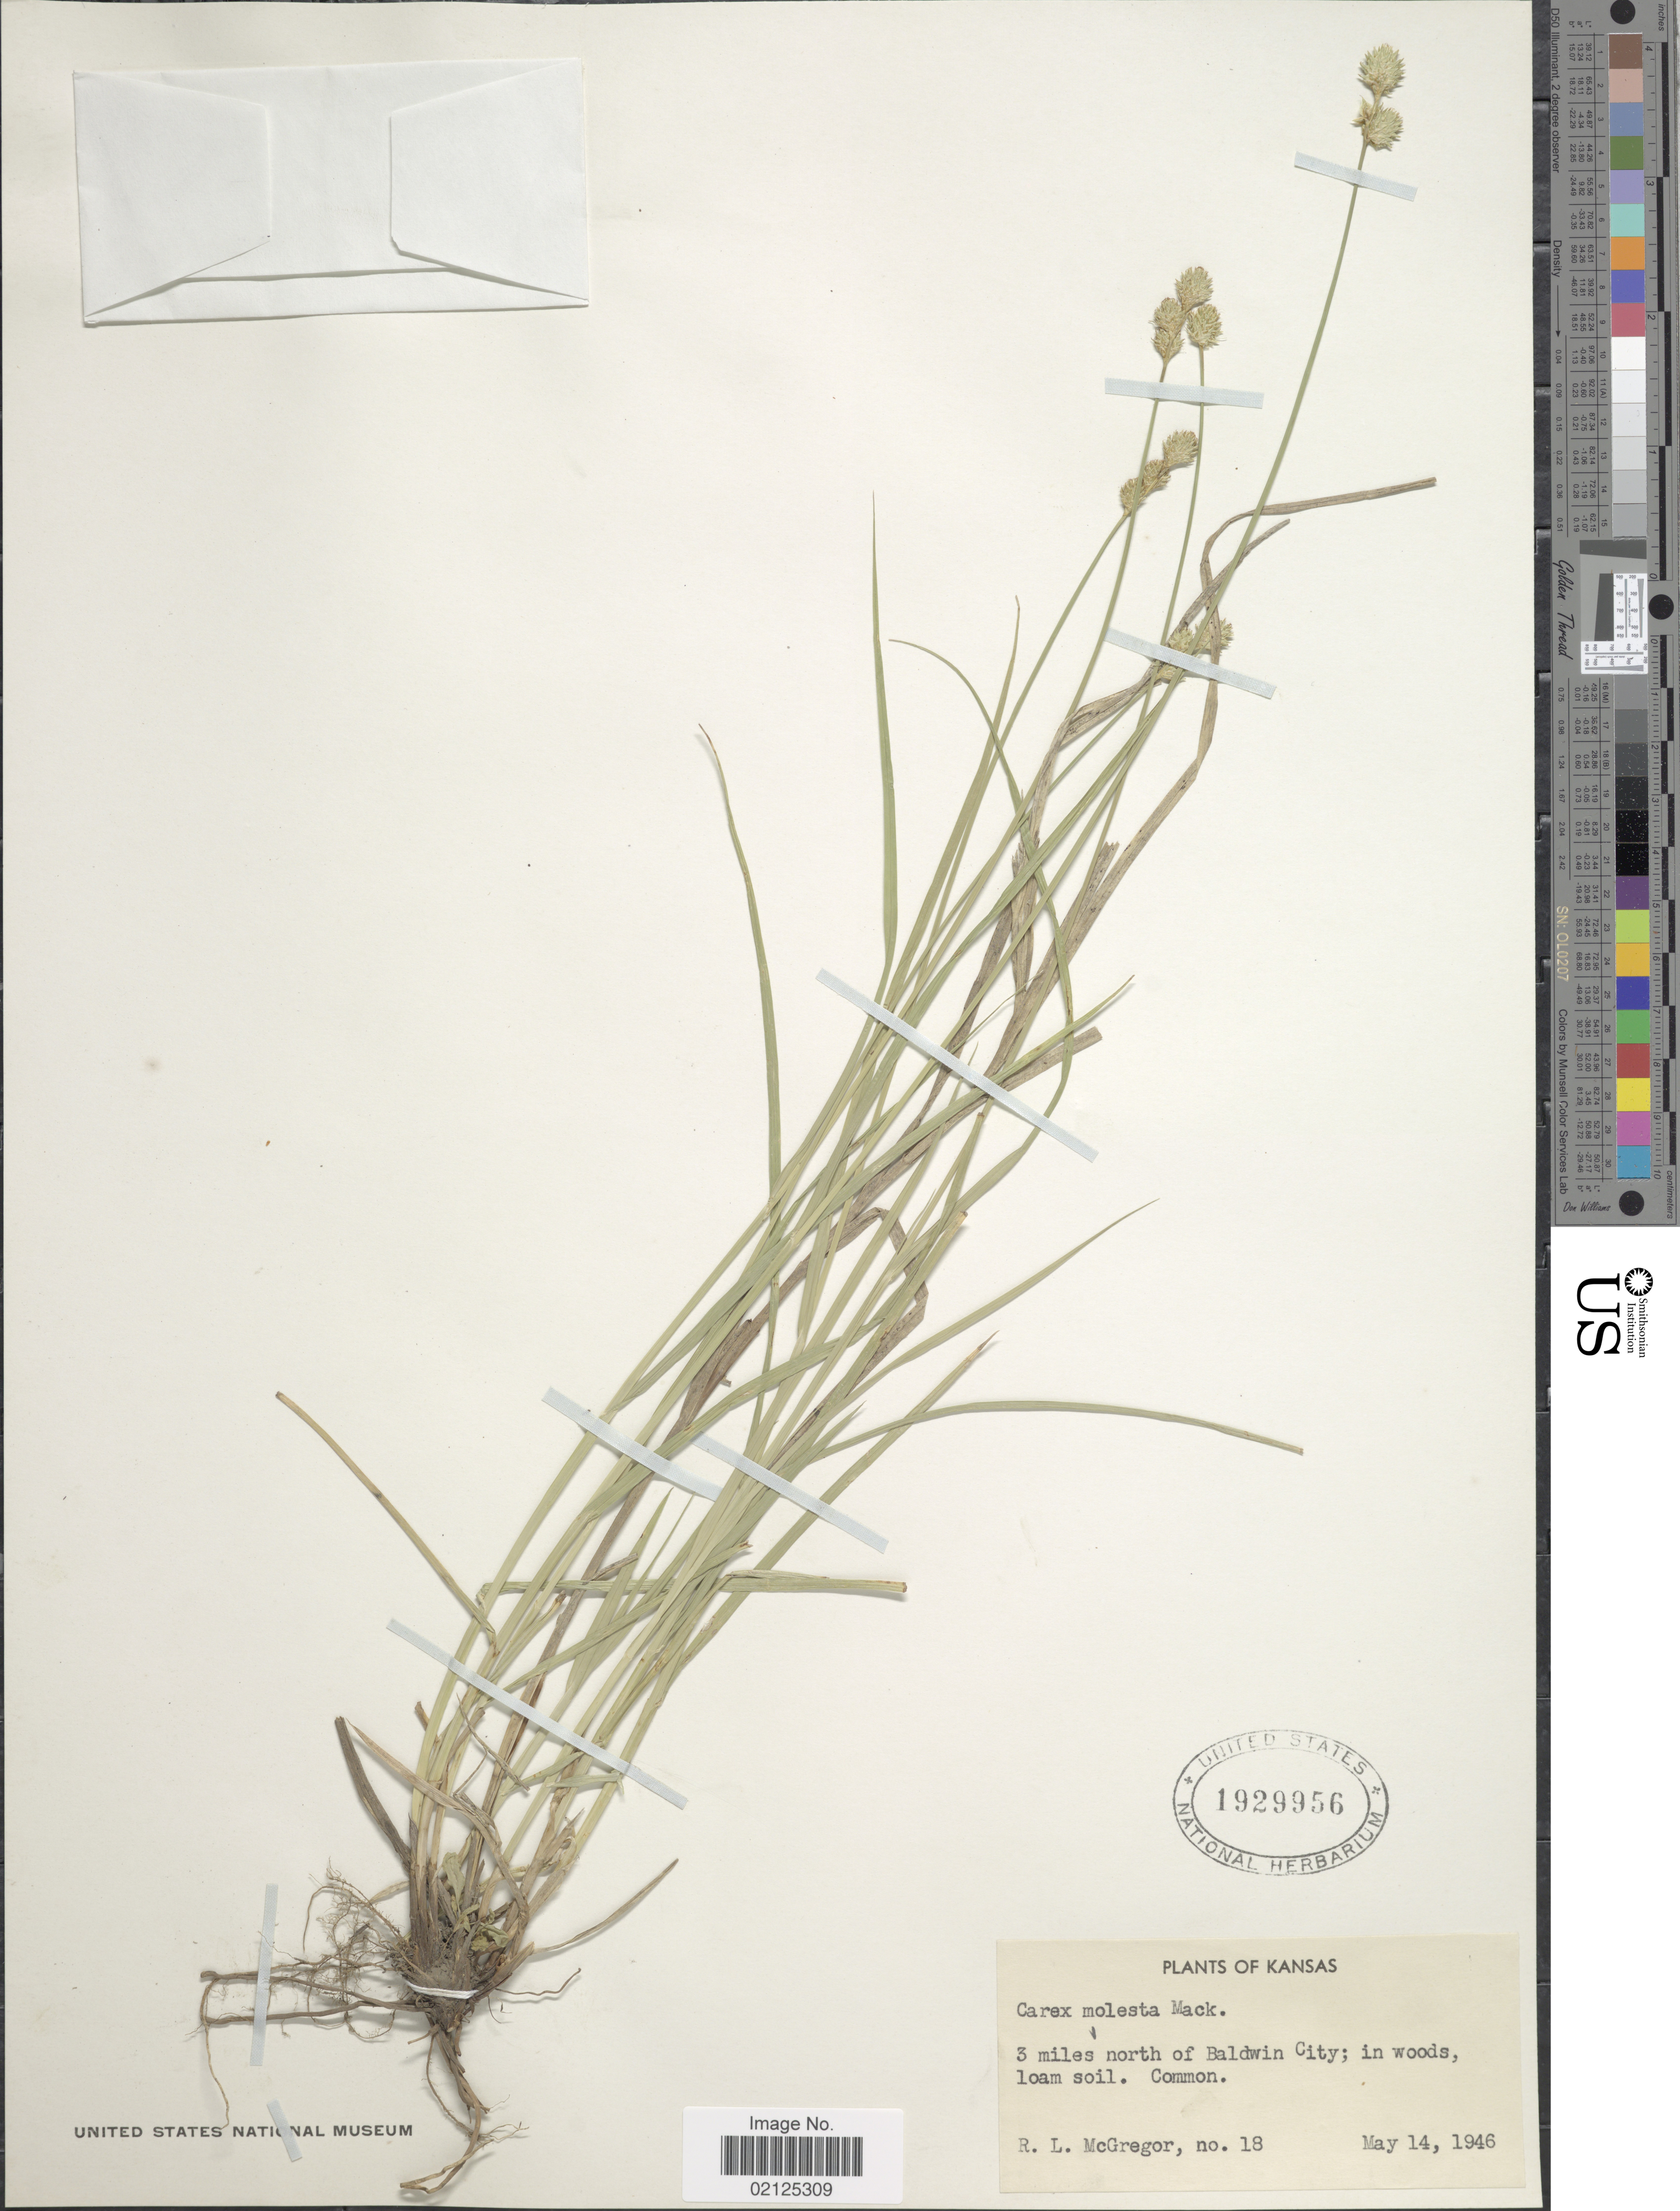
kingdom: Plantae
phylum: Tracheophyta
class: Liliopsida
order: Poales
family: Cyperaceae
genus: Carex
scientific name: Carex molesta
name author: Mack.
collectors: R. McGregor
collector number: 18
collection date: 1946-05-14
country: United States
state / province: Kansas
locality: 3 miles north of Baldwin City; in woods loam soil. Common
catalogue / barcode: US 1929956